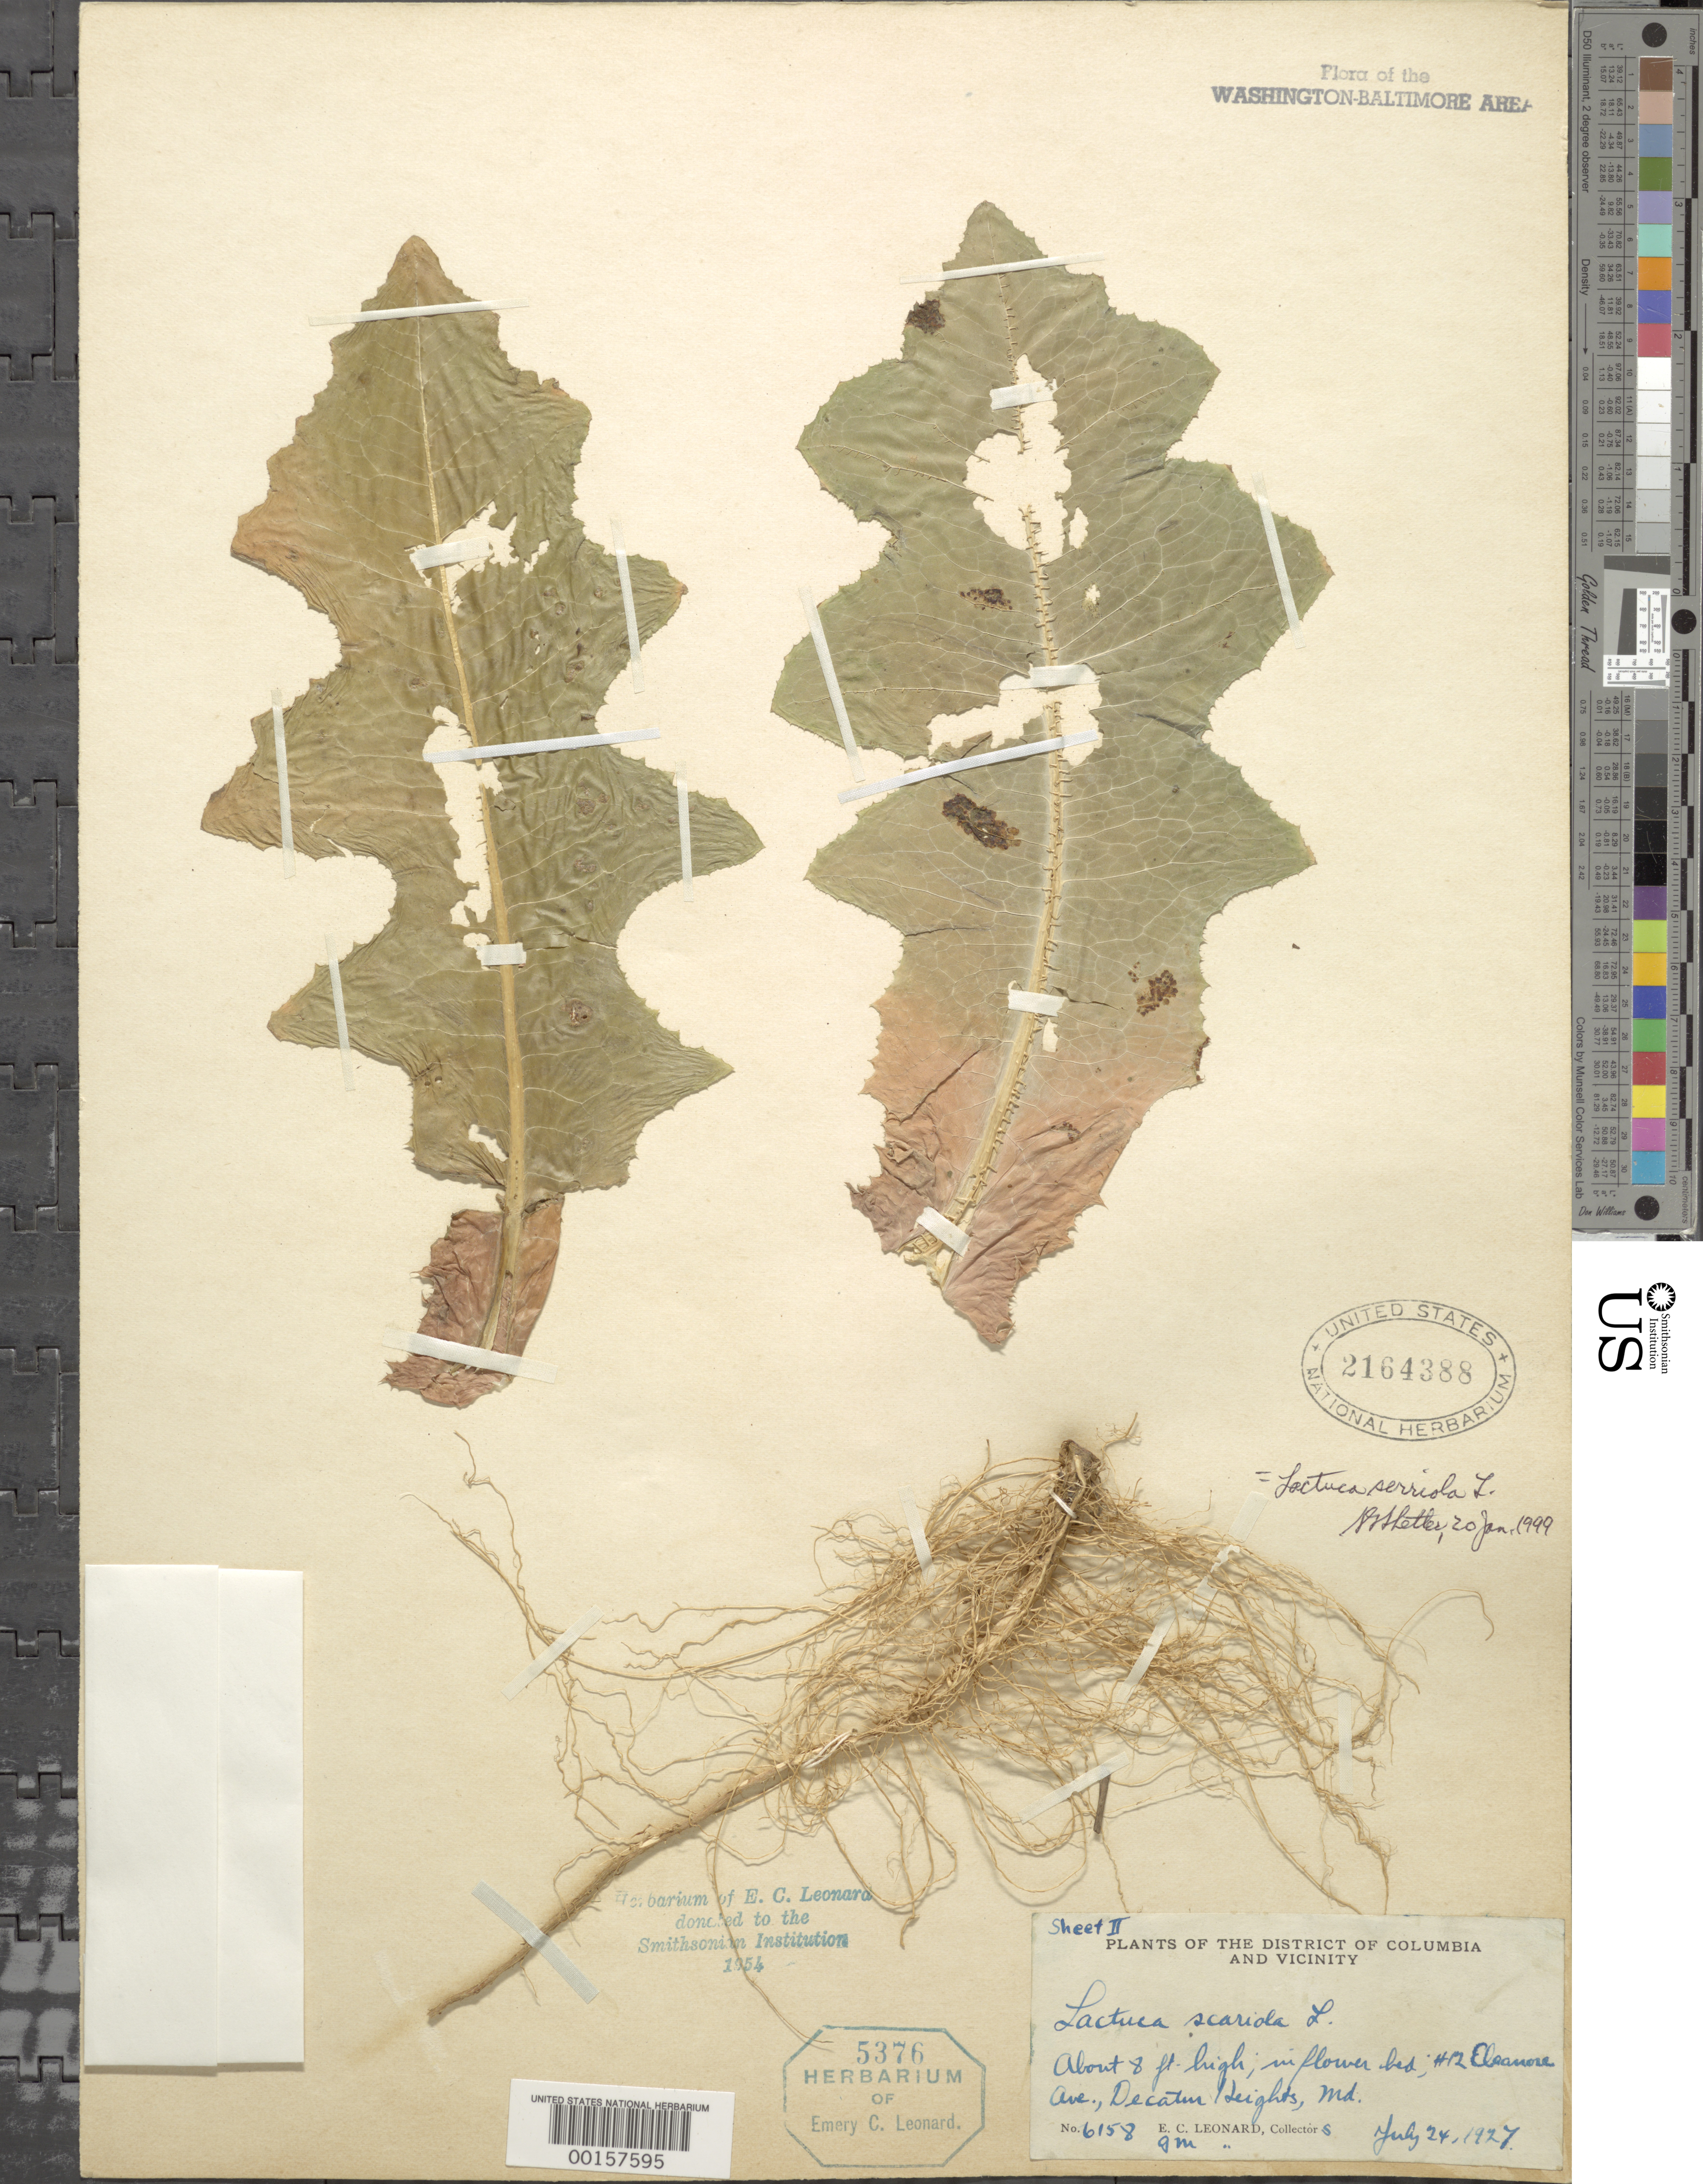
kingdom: Plantae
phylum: Tracheophyta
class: Magnoliopsida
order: Asterales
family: Asteraceae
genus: Lactuca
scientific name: Lactuca serriola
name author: L.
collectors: E. C. Leonard & G. M. Leonard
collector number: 6158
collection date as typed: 24 Jul 1927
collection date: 1927-07-24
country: United States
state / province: Maryland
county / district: Prince George's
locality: Decatur Heights Bladensburg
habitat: Flower beds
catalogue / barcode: US 2164388